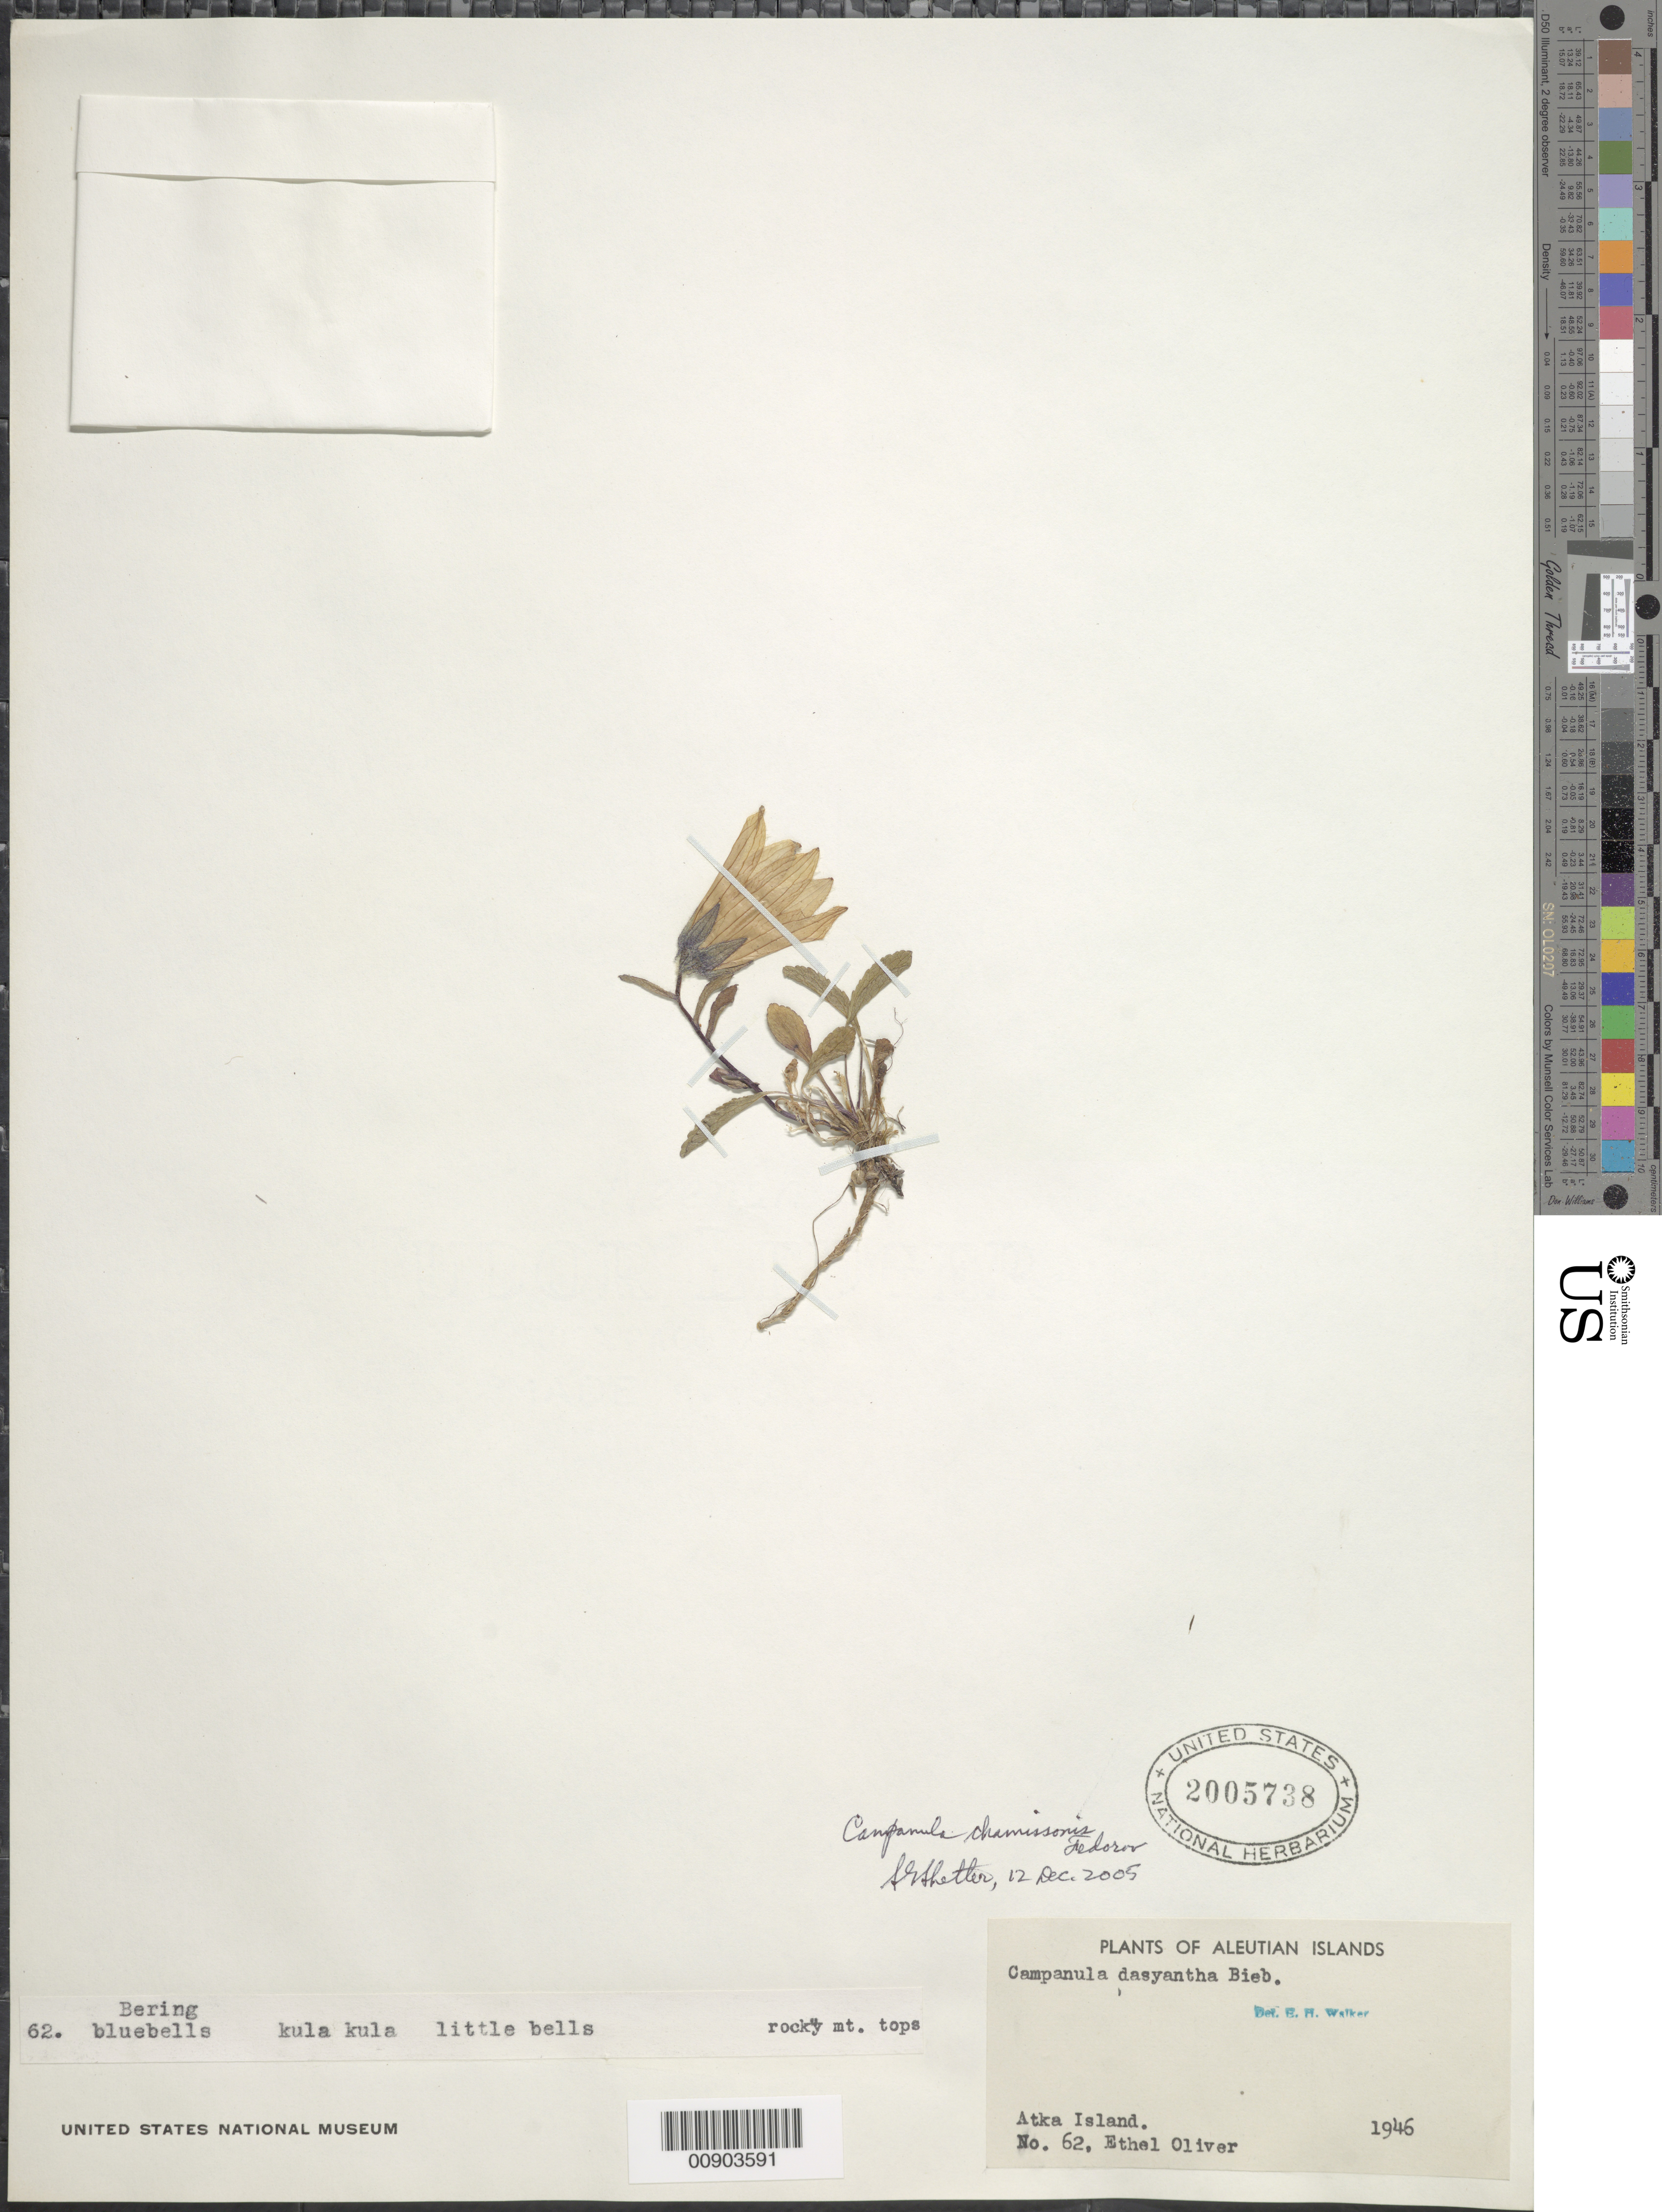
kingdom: Plantae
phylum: Tracheophyta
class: Magnoliopsida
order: Asterales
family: Campanulaceae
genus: Campanula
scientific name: Campanula chamissonis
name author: Fedorov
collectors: E. Oliver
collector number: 62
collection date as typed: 1946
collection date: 1946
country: United States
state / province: Alaska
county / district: Aleutians West Census Area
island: Atka Island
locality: Atka is.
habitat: Rocky mt. tops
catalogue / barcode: US 2005738